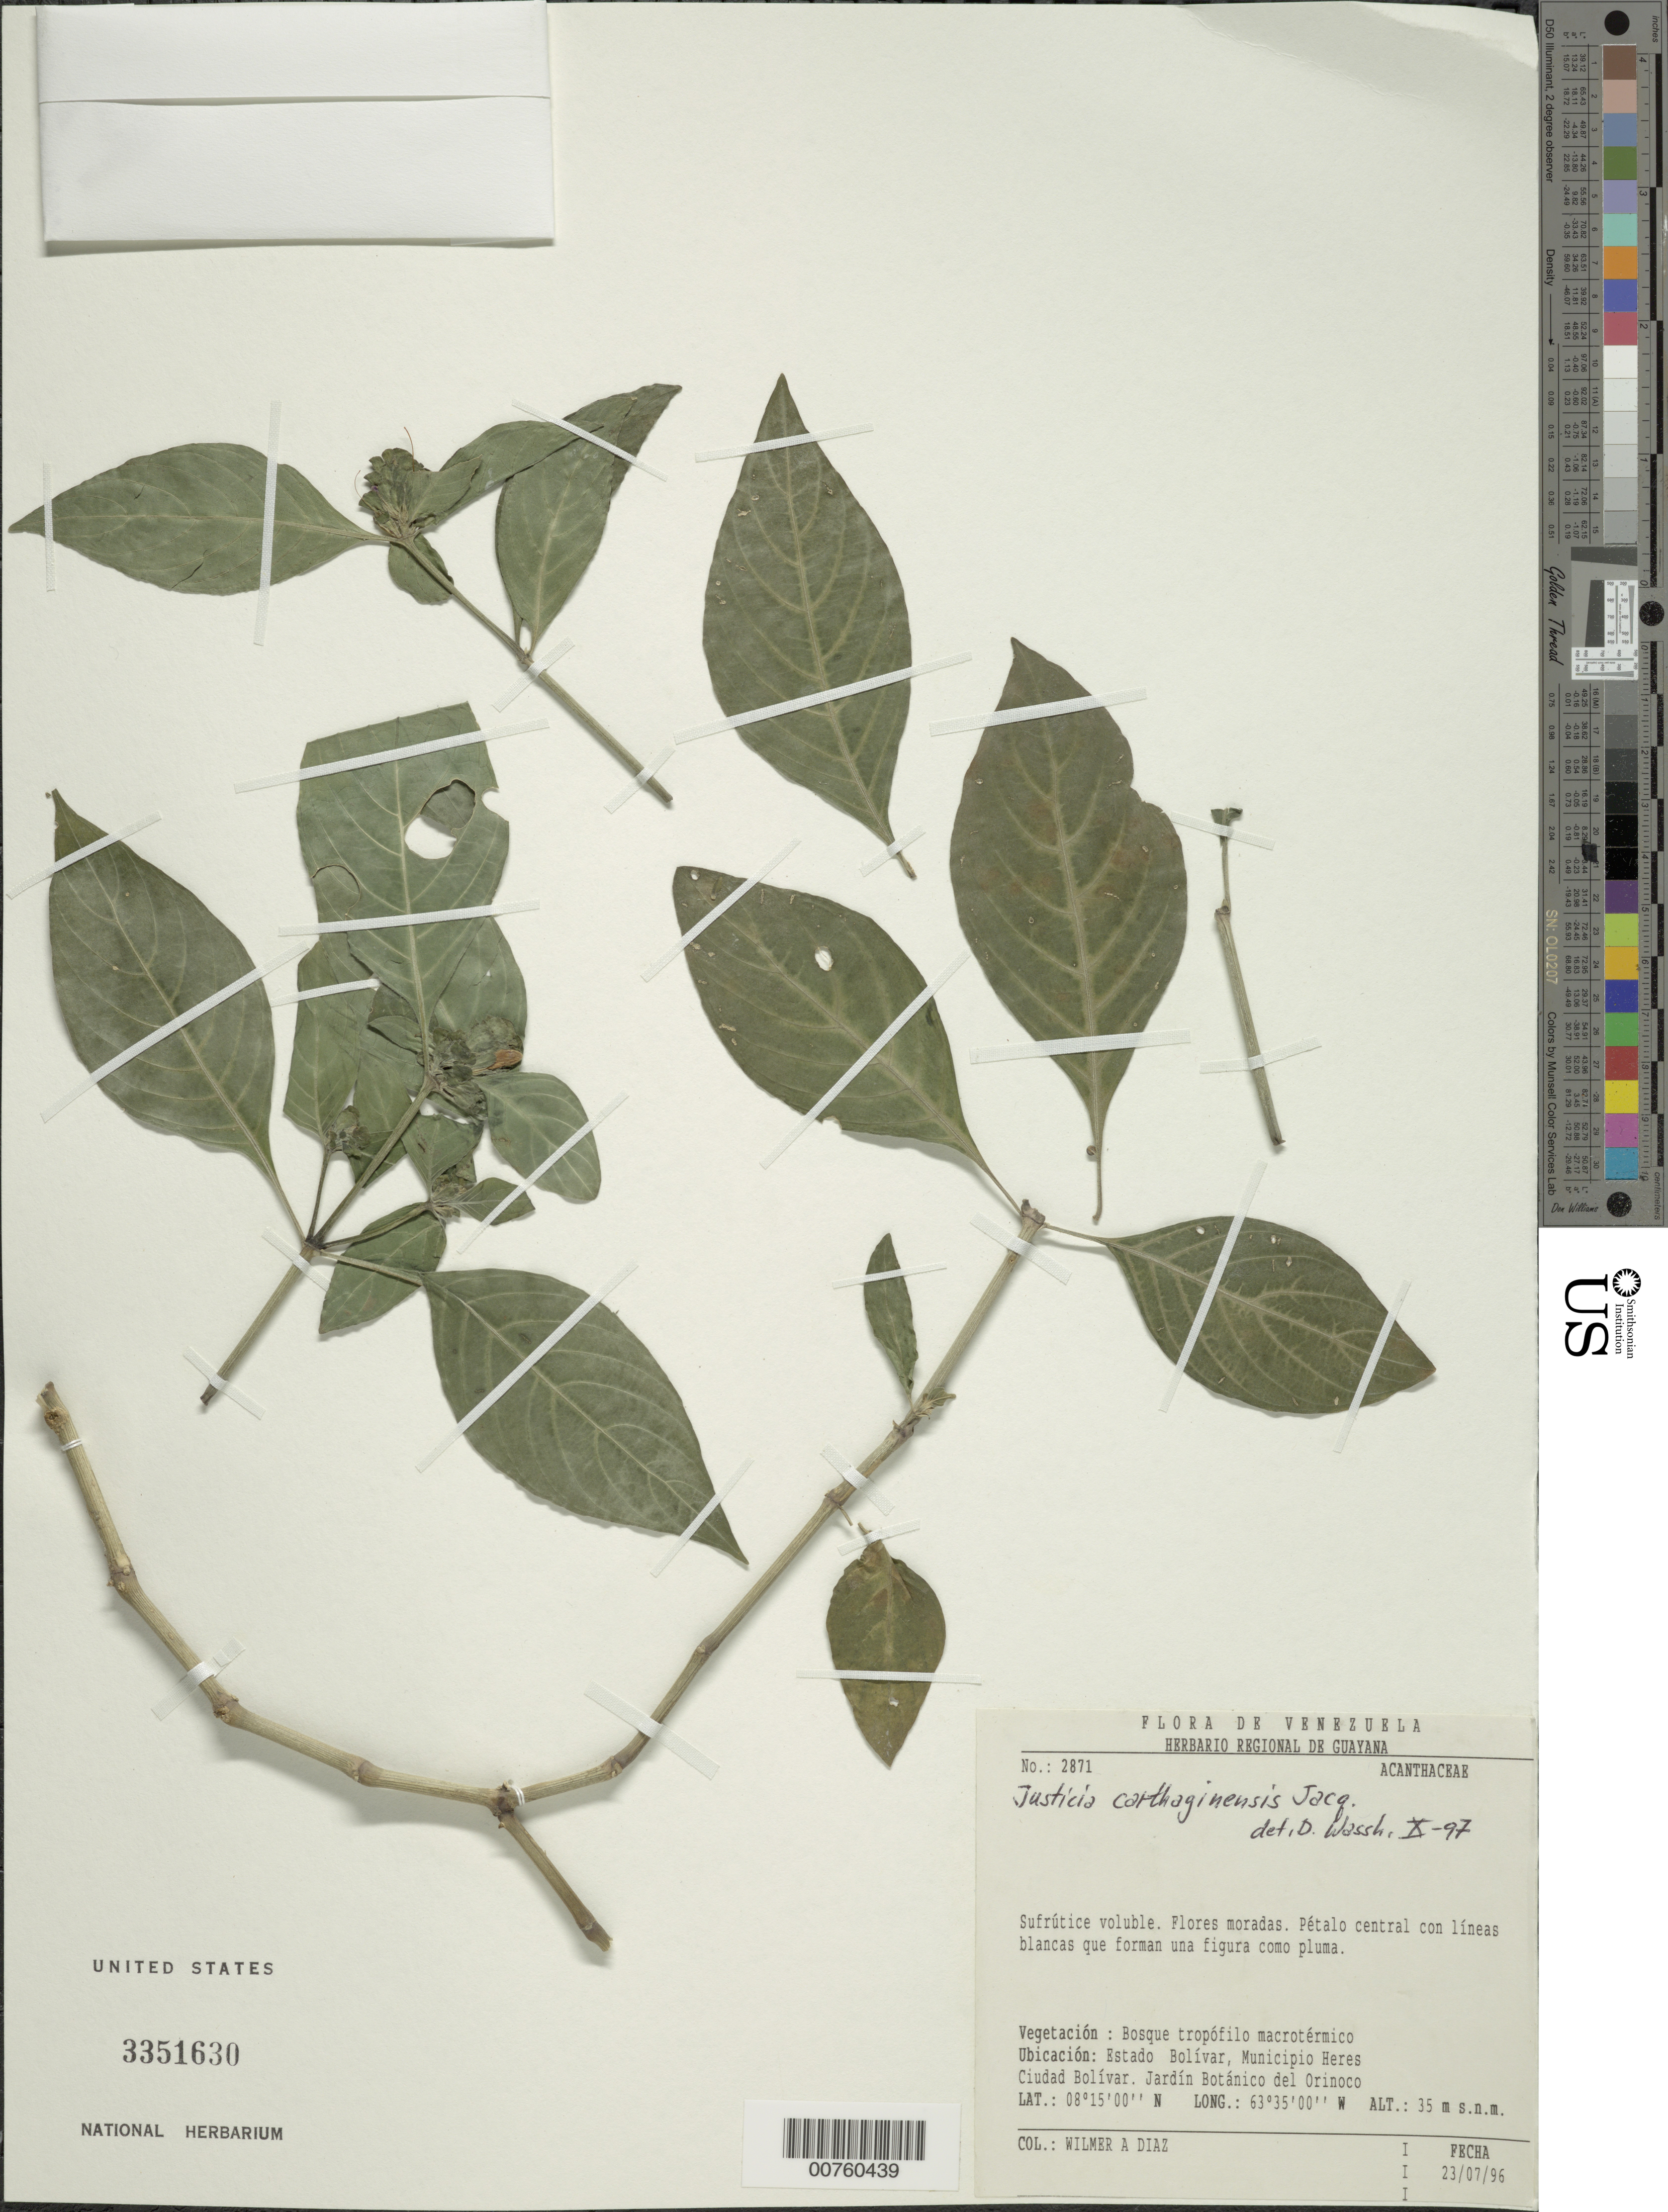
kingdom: Plantae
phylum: Tracheophyta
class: Magnoliopsida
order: Lamiales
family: Acanthaceae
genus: Justicia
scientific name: Justicia carthaginensis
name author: Jacq.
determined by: Wasshausen, Dieter C., (BOT), Smithsonian Institution - National Museum of Natural History (UNITED STATES)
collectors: W. Díaz P.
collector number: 2871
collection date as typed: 23-Jul-96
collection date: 1996-07-23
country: Venezuela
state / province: Bolívar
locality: Mun. Heres, Ciudad Bolívar, Jardín Botánico del Orinoco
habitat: Bosque tropófilo macrotérmico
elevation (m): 35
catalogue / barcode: US 3351630